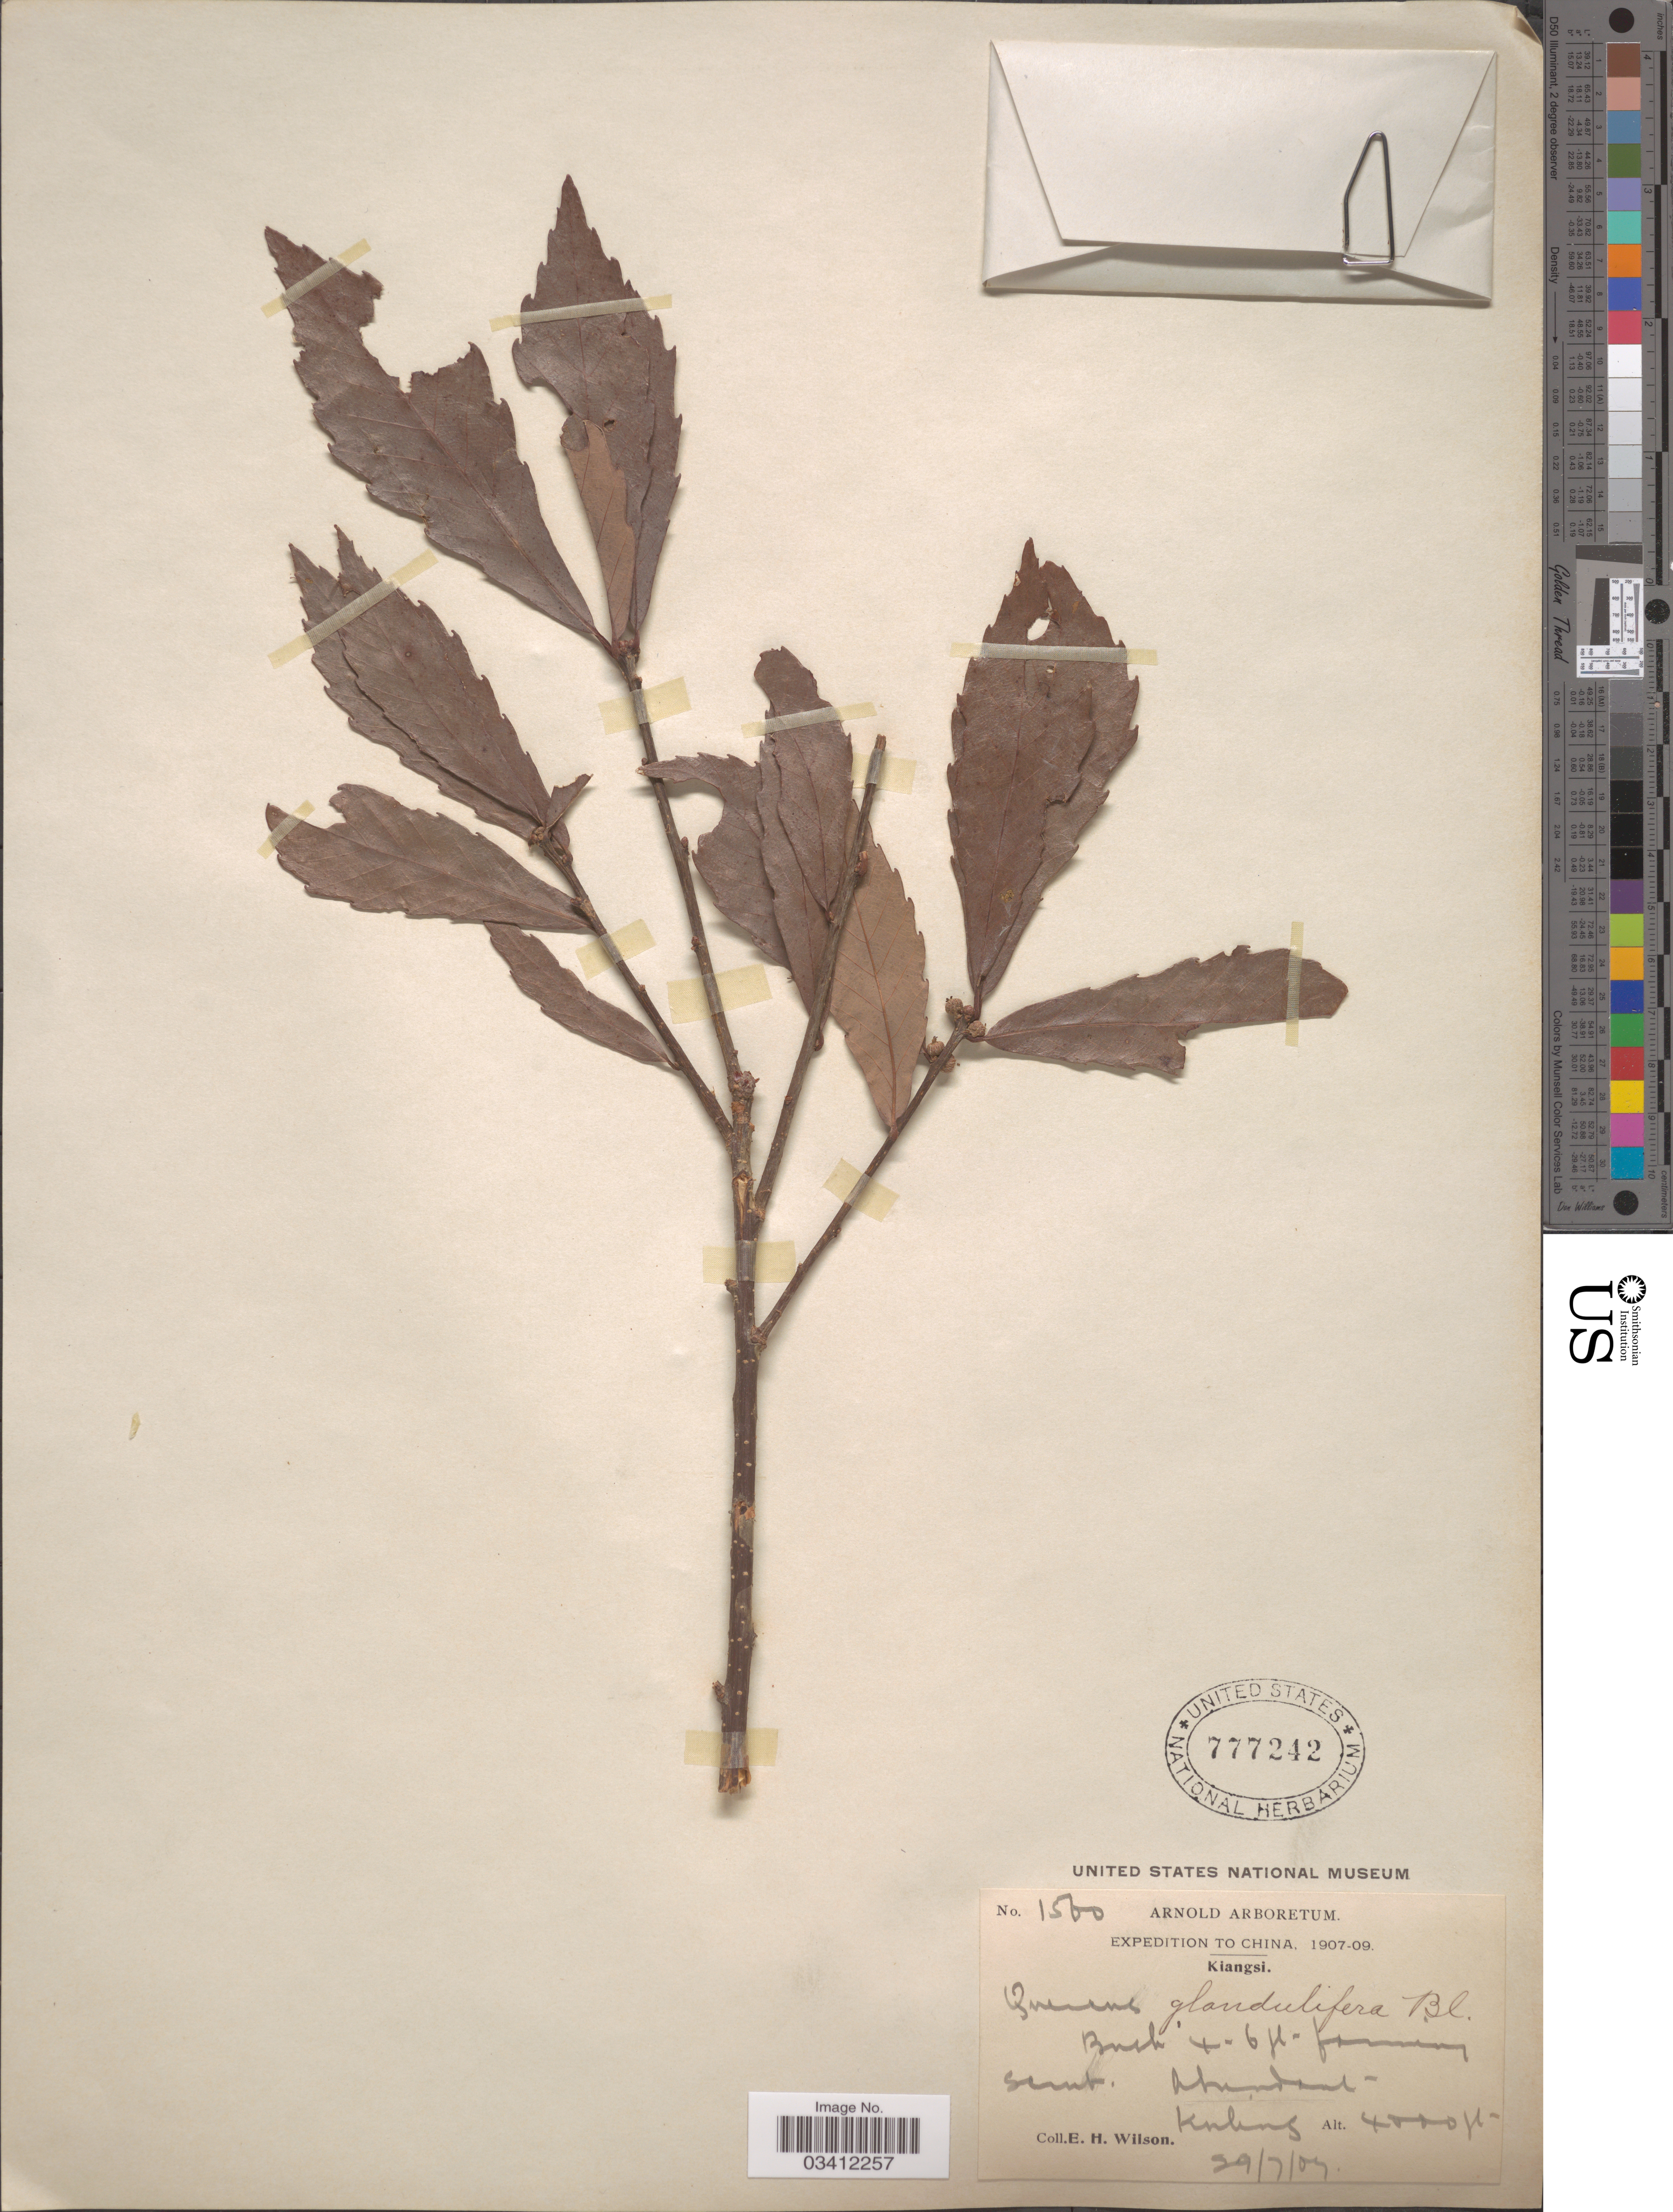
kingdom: Plantae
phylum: Tracheophyta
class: Magnoliopsida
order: Fagales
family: Fagaceae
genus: Quercus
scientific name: Quercus serrata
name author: Thunb.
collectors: E. Wilson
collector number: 1560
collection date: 1907-07-29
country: China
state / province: Jiangxi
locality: Kiangsi. Kuling.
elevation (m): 1219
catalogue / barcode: US 777242